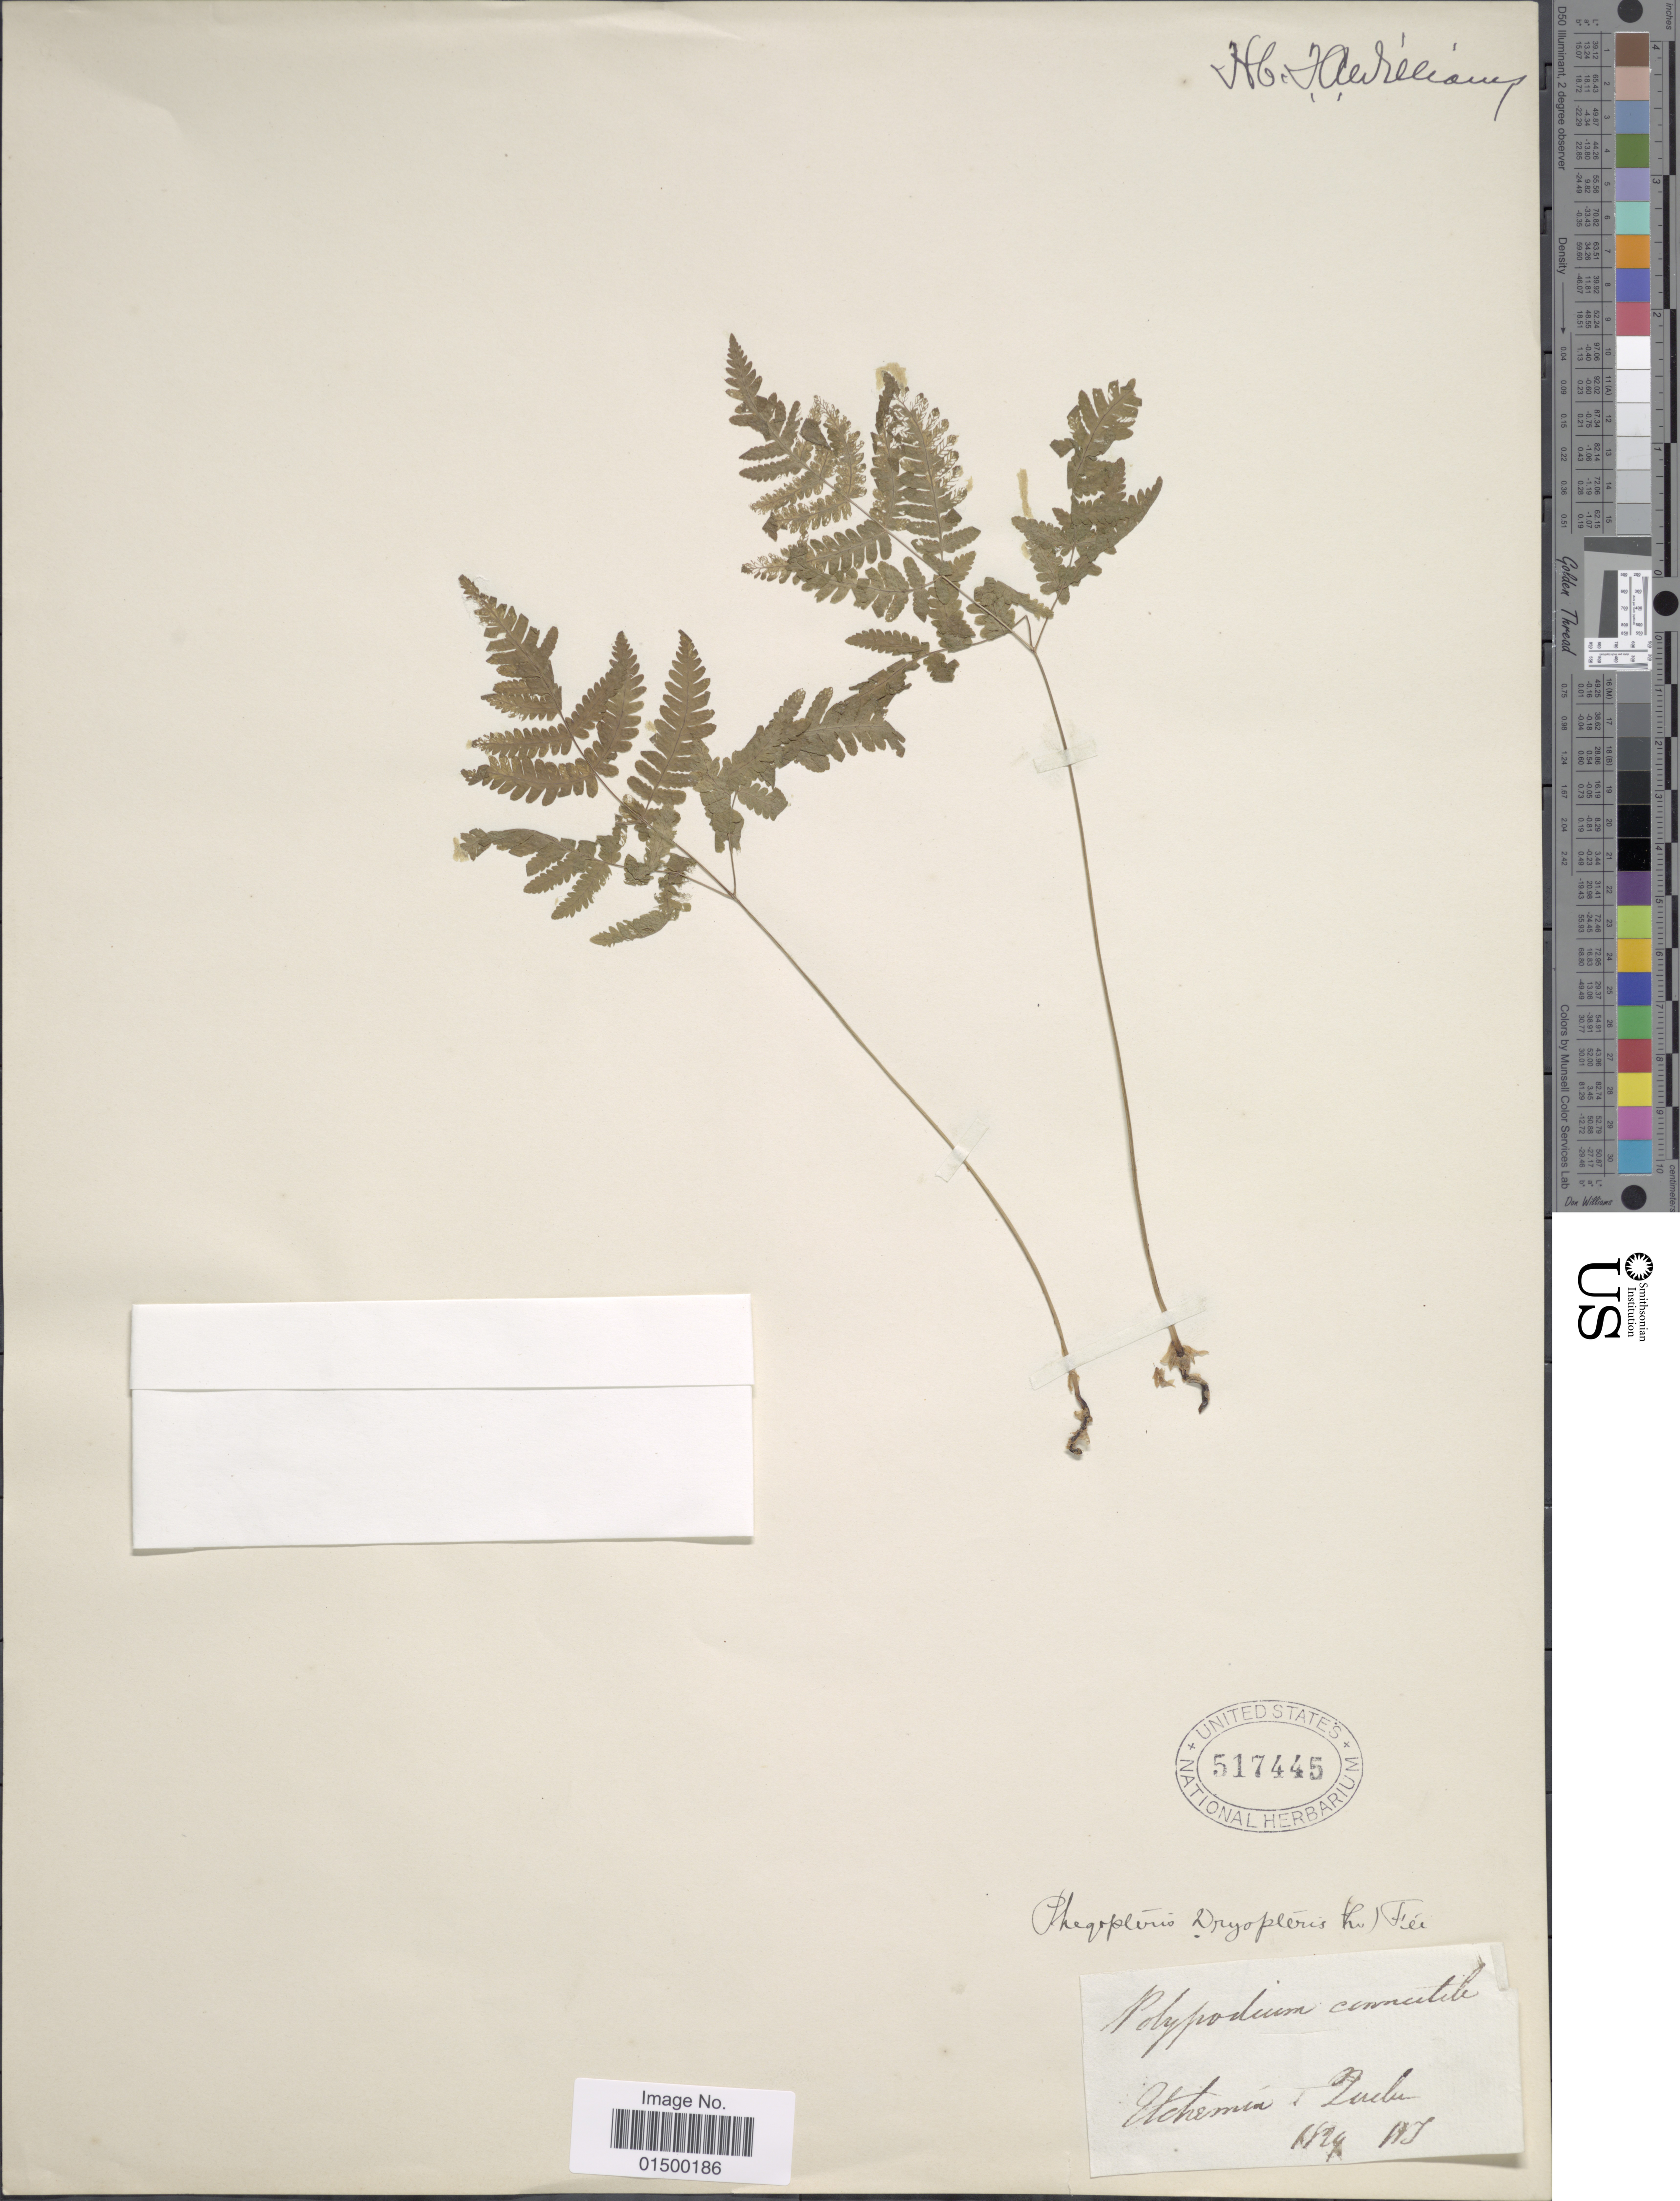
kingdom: Plantae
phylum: Tracheophyta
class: Polypodiopsida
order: Polypodiales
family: Cystopteridaceae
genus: Gymnocarpium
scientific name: Gymnocarpium disjunctum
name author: (Rupr.) Ching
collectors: H. J.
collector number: N24*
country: Canada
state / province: Quebec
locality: Etchemia, Quebec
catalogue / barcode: US 517445